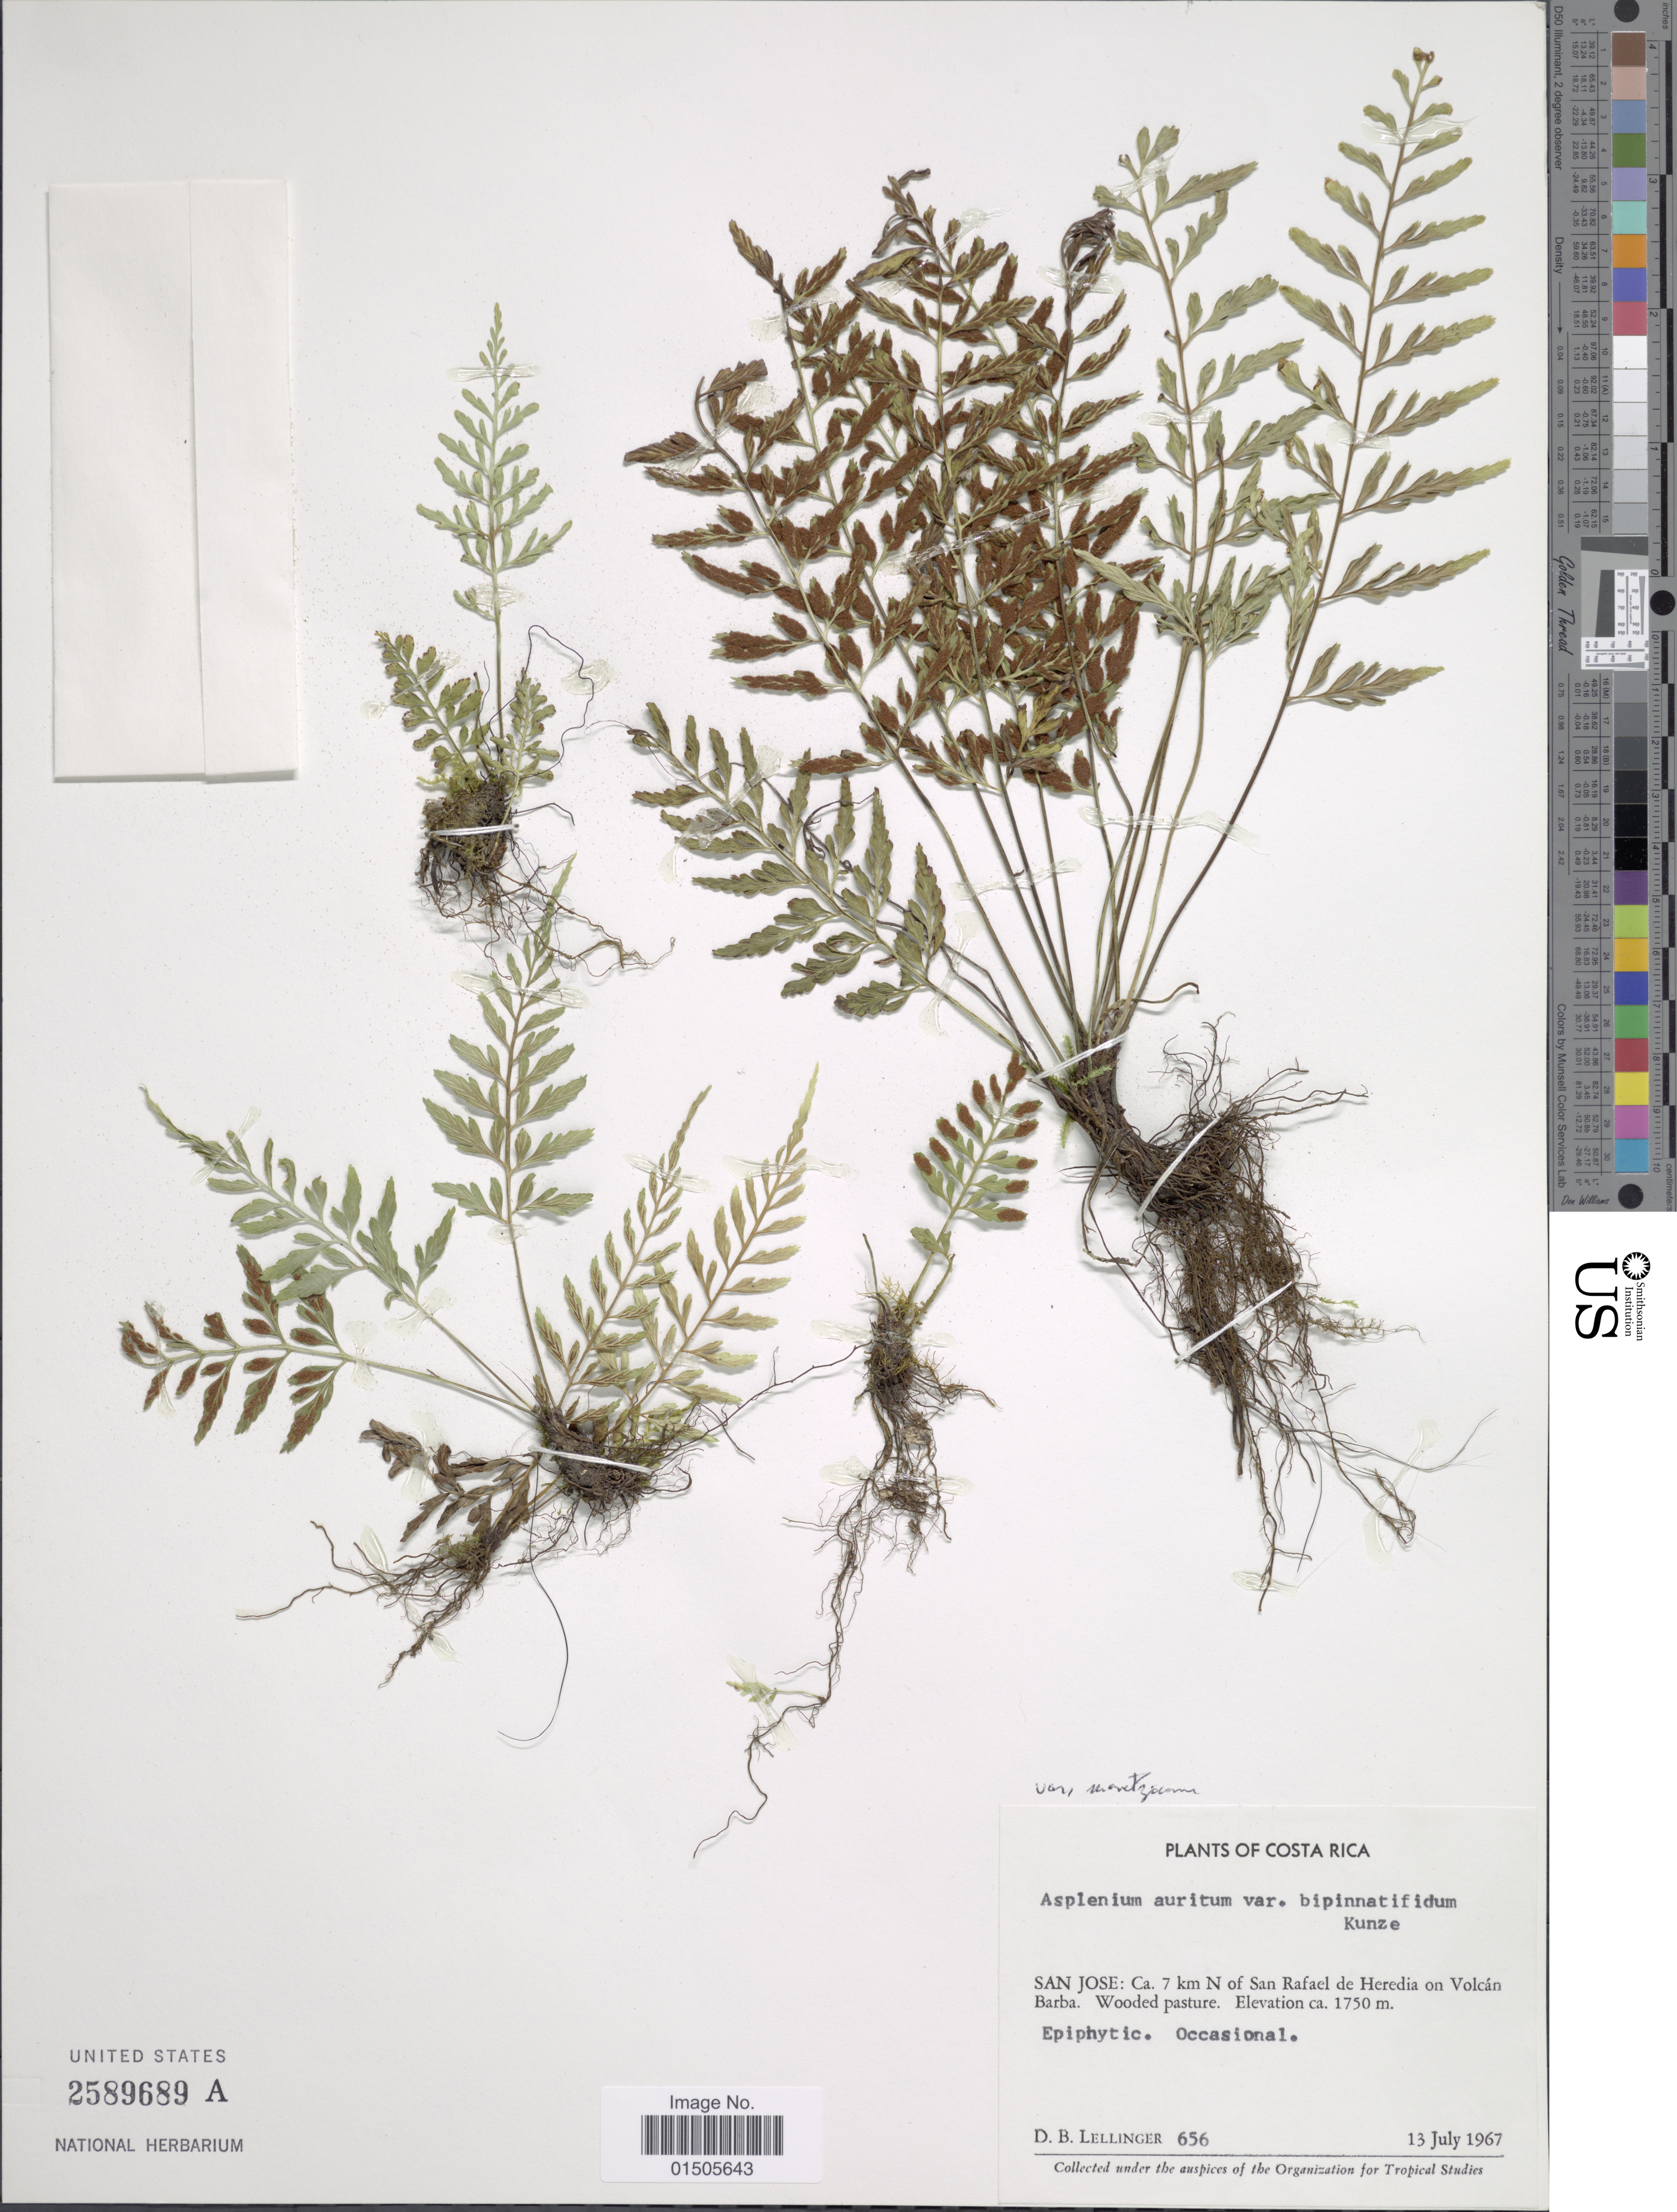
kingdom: Plantae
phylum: Tracheophyta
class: Polypodiopsida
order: Polypodiales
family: Aspleniaceae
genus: Asplenium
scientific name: Asplenium auritum var. moritzianum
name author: Hieron.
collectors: D. B. Lellinger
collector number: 656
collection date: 1967-07-13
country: Costa Rica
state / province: San José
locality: Ca. 7 km N of San Rafael de Heredia on Volcan Barba. Wooded pasture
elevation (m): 1750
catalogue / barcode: US 2589689A